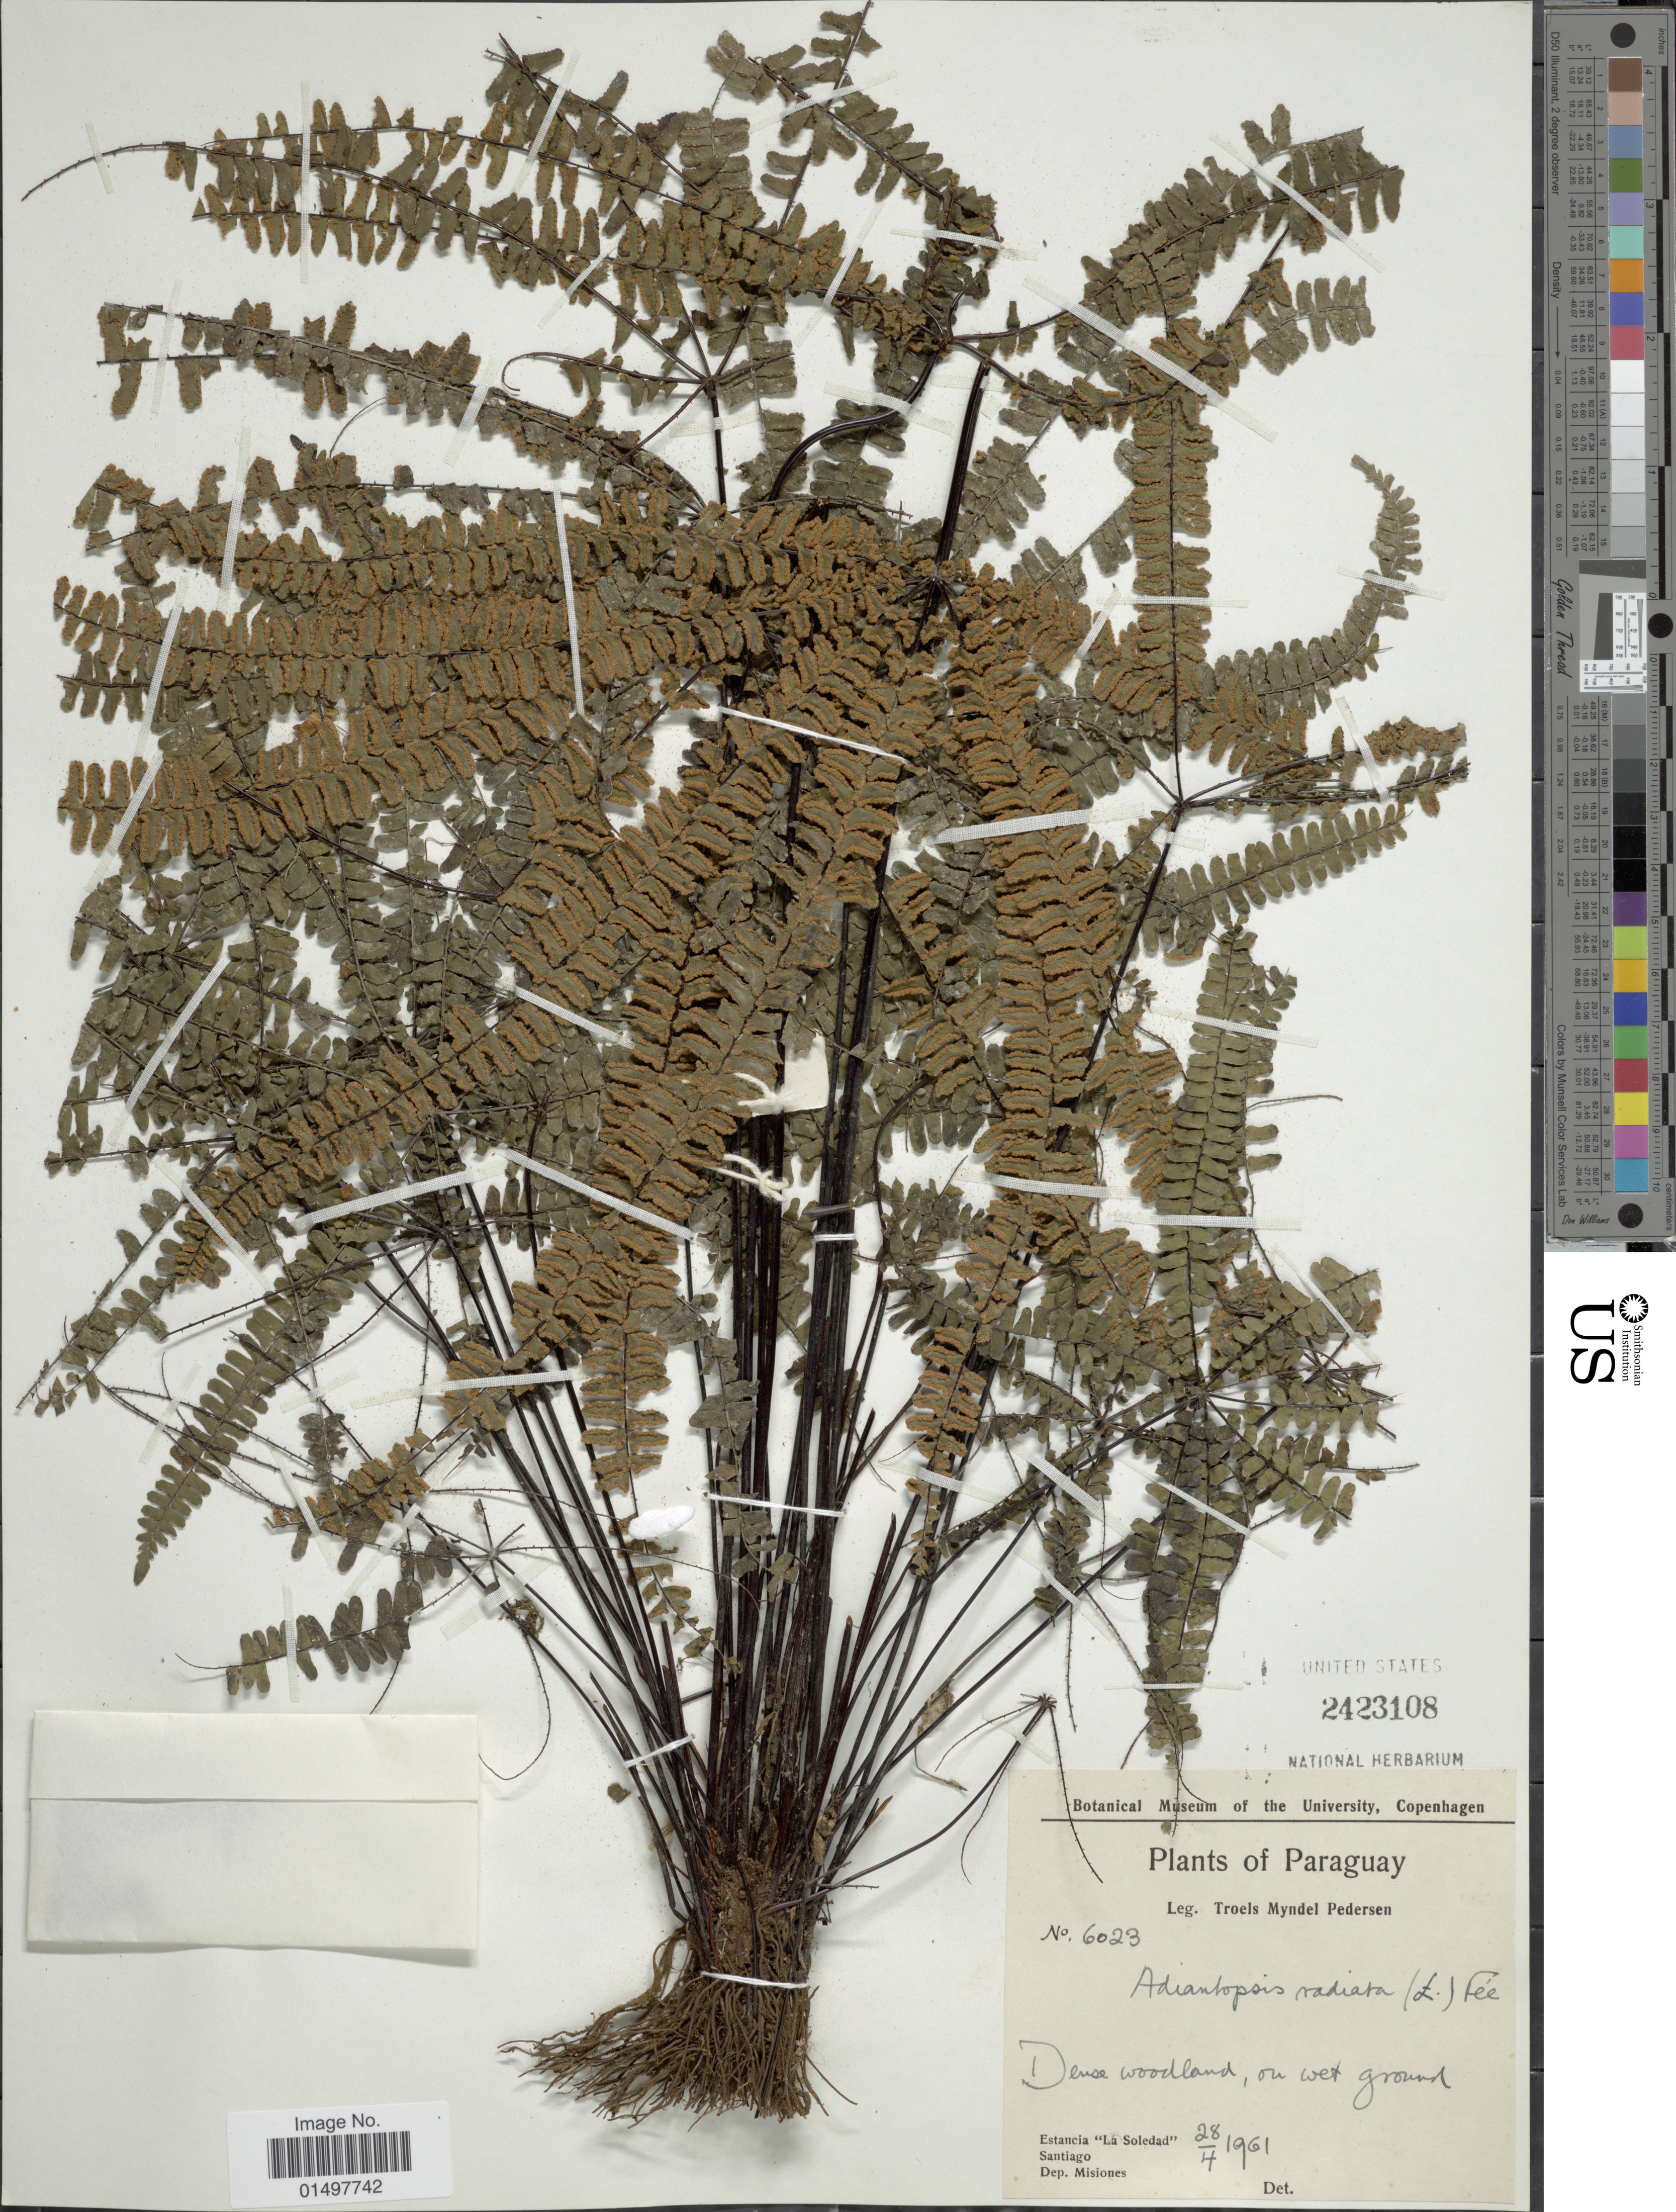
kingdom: Plantae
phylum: Tracheophyta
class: Polypodiopsida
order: Polypodiales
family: Pteridaceae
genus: Adiantopsis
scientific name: Adiantopsis radiata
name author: (L.) Fée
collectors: T. Pederson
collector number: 6023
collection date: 1961-04-28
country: Paraguay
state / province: Misiones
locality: Estancia 'La Soledad'. Santiago. Dep. Misiones.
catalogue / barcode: US 2423108